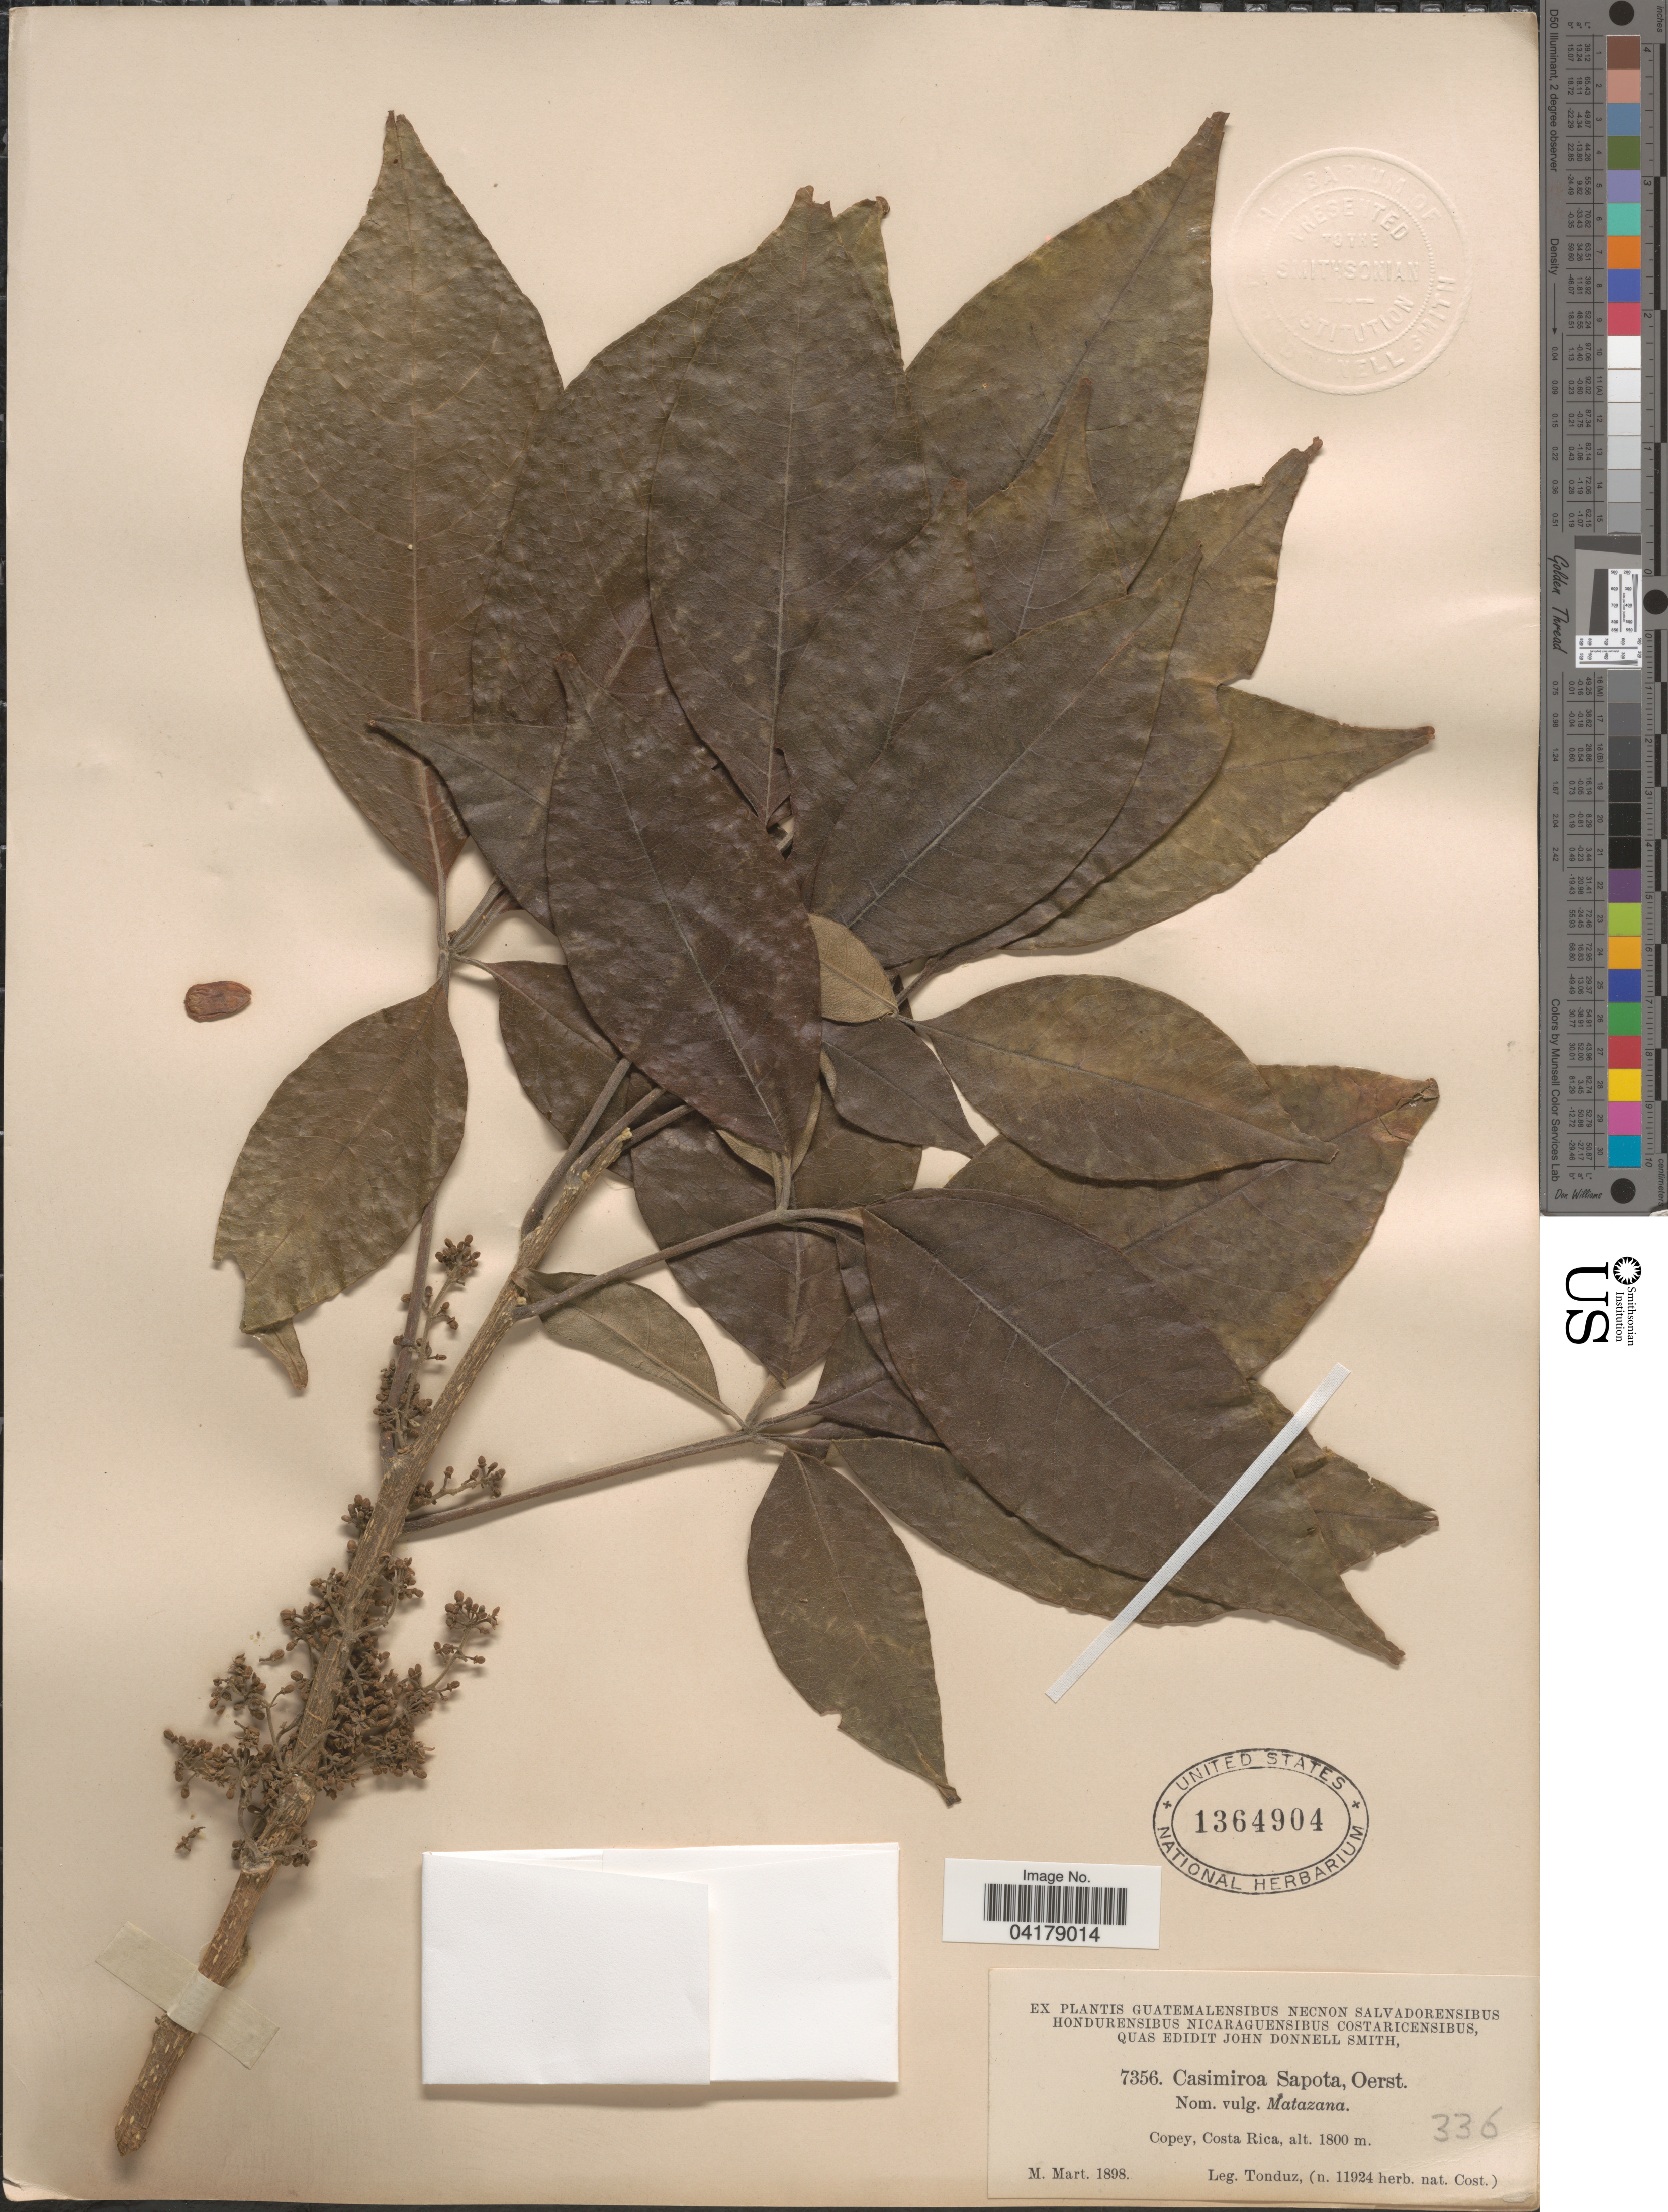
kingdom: Plantae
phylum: Tracheophyta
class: Magnoliopsida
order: Sapindales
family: Rutaceae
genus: Casimiroa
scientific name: Casimiroa sapota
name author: Oerst.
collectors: A. Tonduz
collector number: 7356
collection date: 1898-03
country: Costa Rica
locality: Copey.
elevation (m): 1800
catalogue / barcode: US 1364904